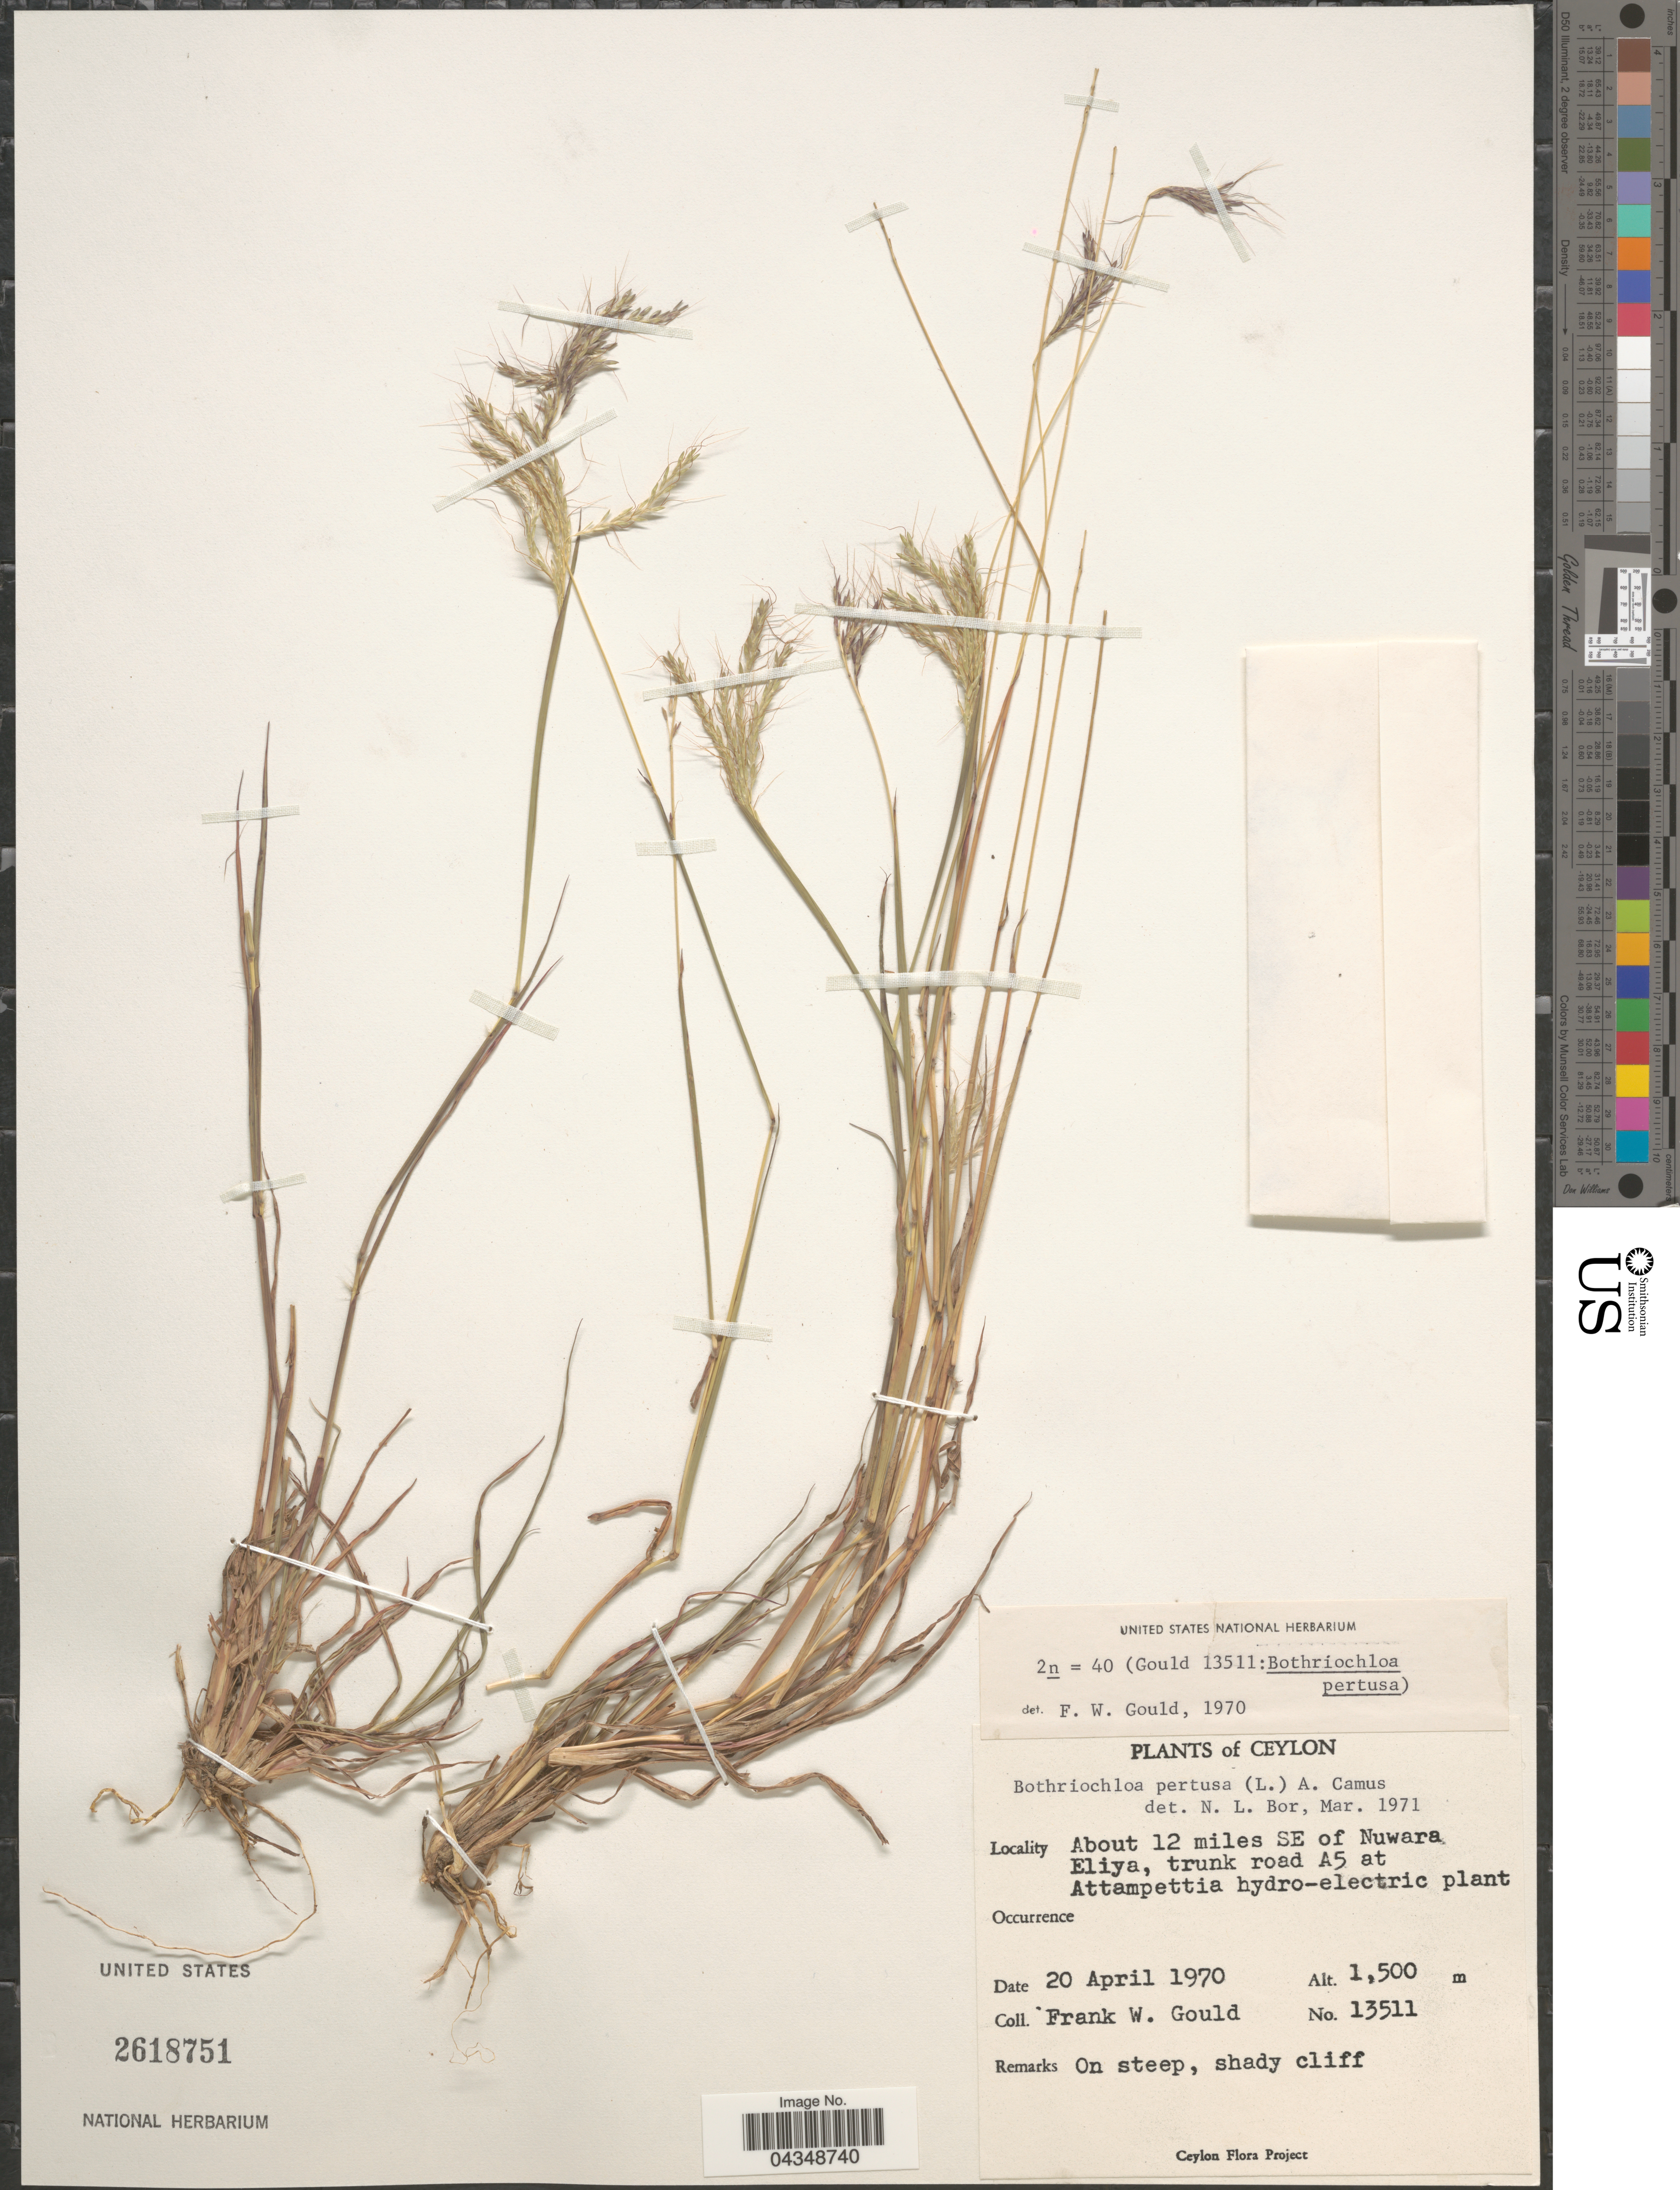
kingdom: Plantae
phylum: Tracheophyta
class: Liliopsida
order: Poales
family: Poaceae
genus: Bothriochloa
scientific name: Bothriochloa pertusa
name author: (L.) A. Camus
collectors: F. W. Gould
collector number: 13511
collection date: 1970-04-20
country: Sri Lanka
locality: Ceylon. About 12 miles SE of Nuwara Eliya, trunk road A5 at Attampettia hydro-electric plant.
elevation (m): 1500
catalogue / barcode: US 2618751